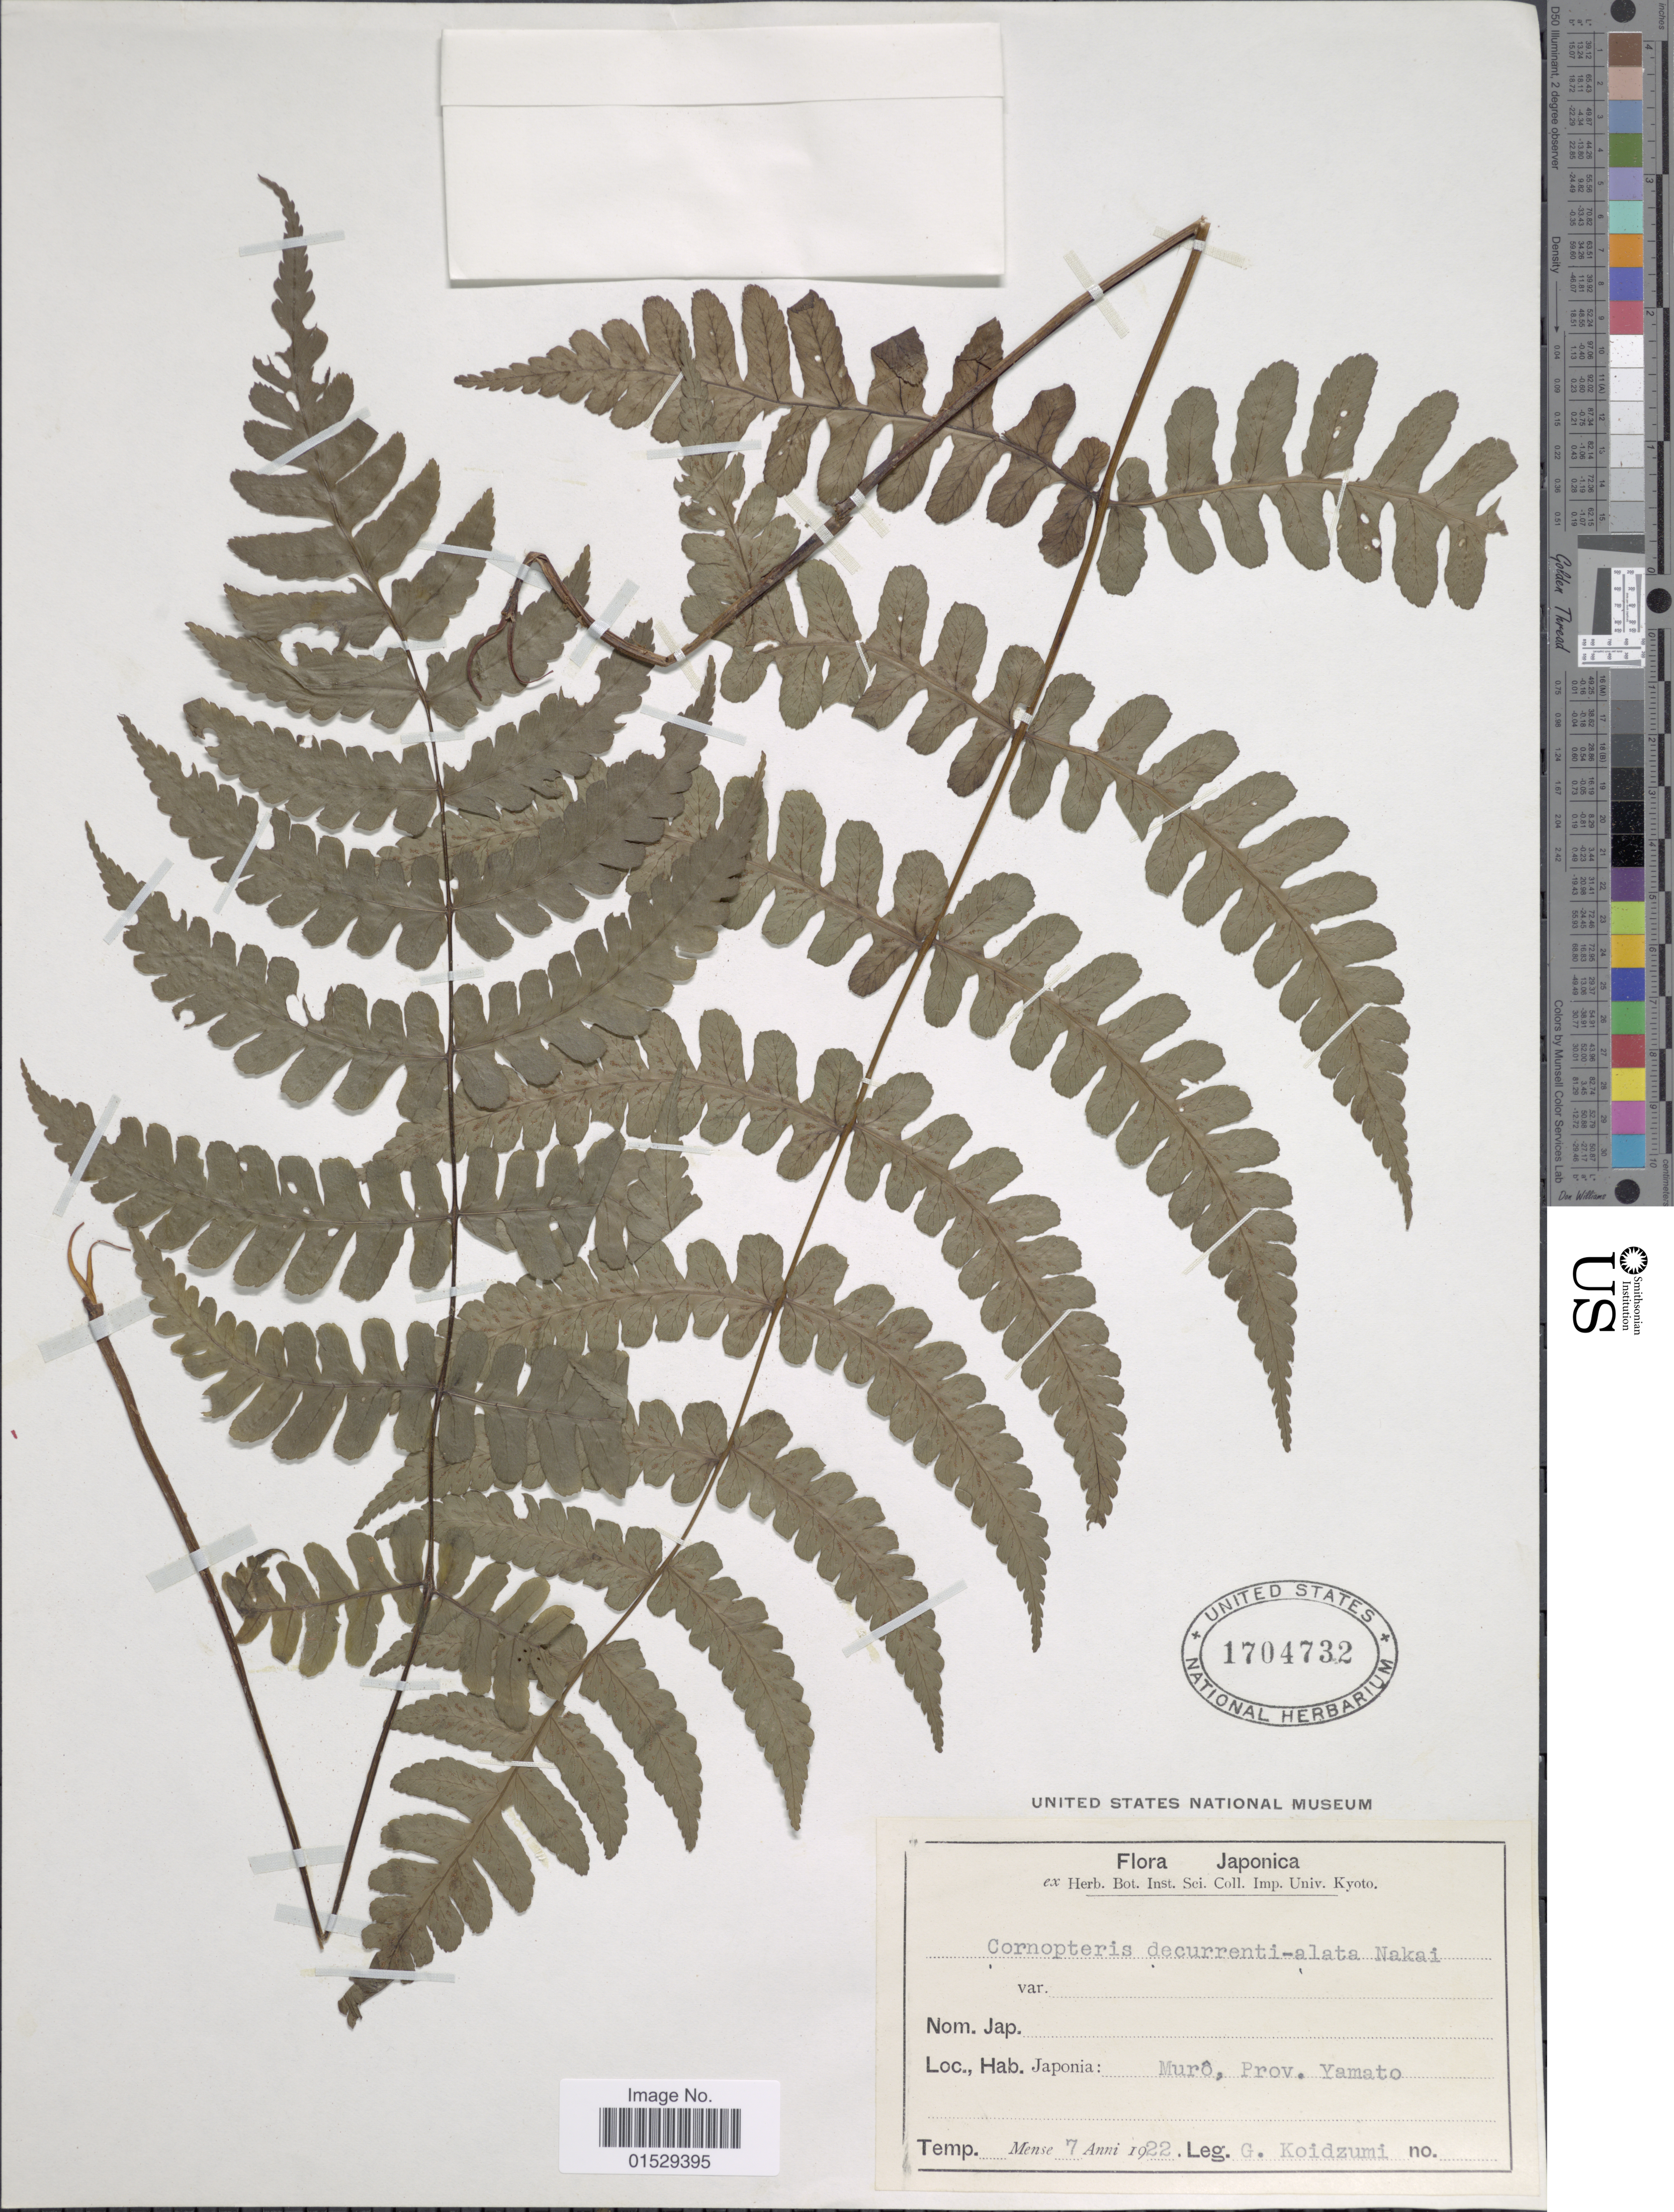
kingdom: Plantae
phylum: Tracheophyta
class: Polypodiopsida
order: Polypodiales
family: Athyriaceae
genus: Cornopteris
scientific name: Cornopteris decurrentialata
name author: (Hook.) Nakai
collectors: G. Koidzumi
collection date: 1922-07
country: Japan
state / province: Nara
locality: Japonica, Muro, Prov. Yamato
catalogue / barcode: US 1704732